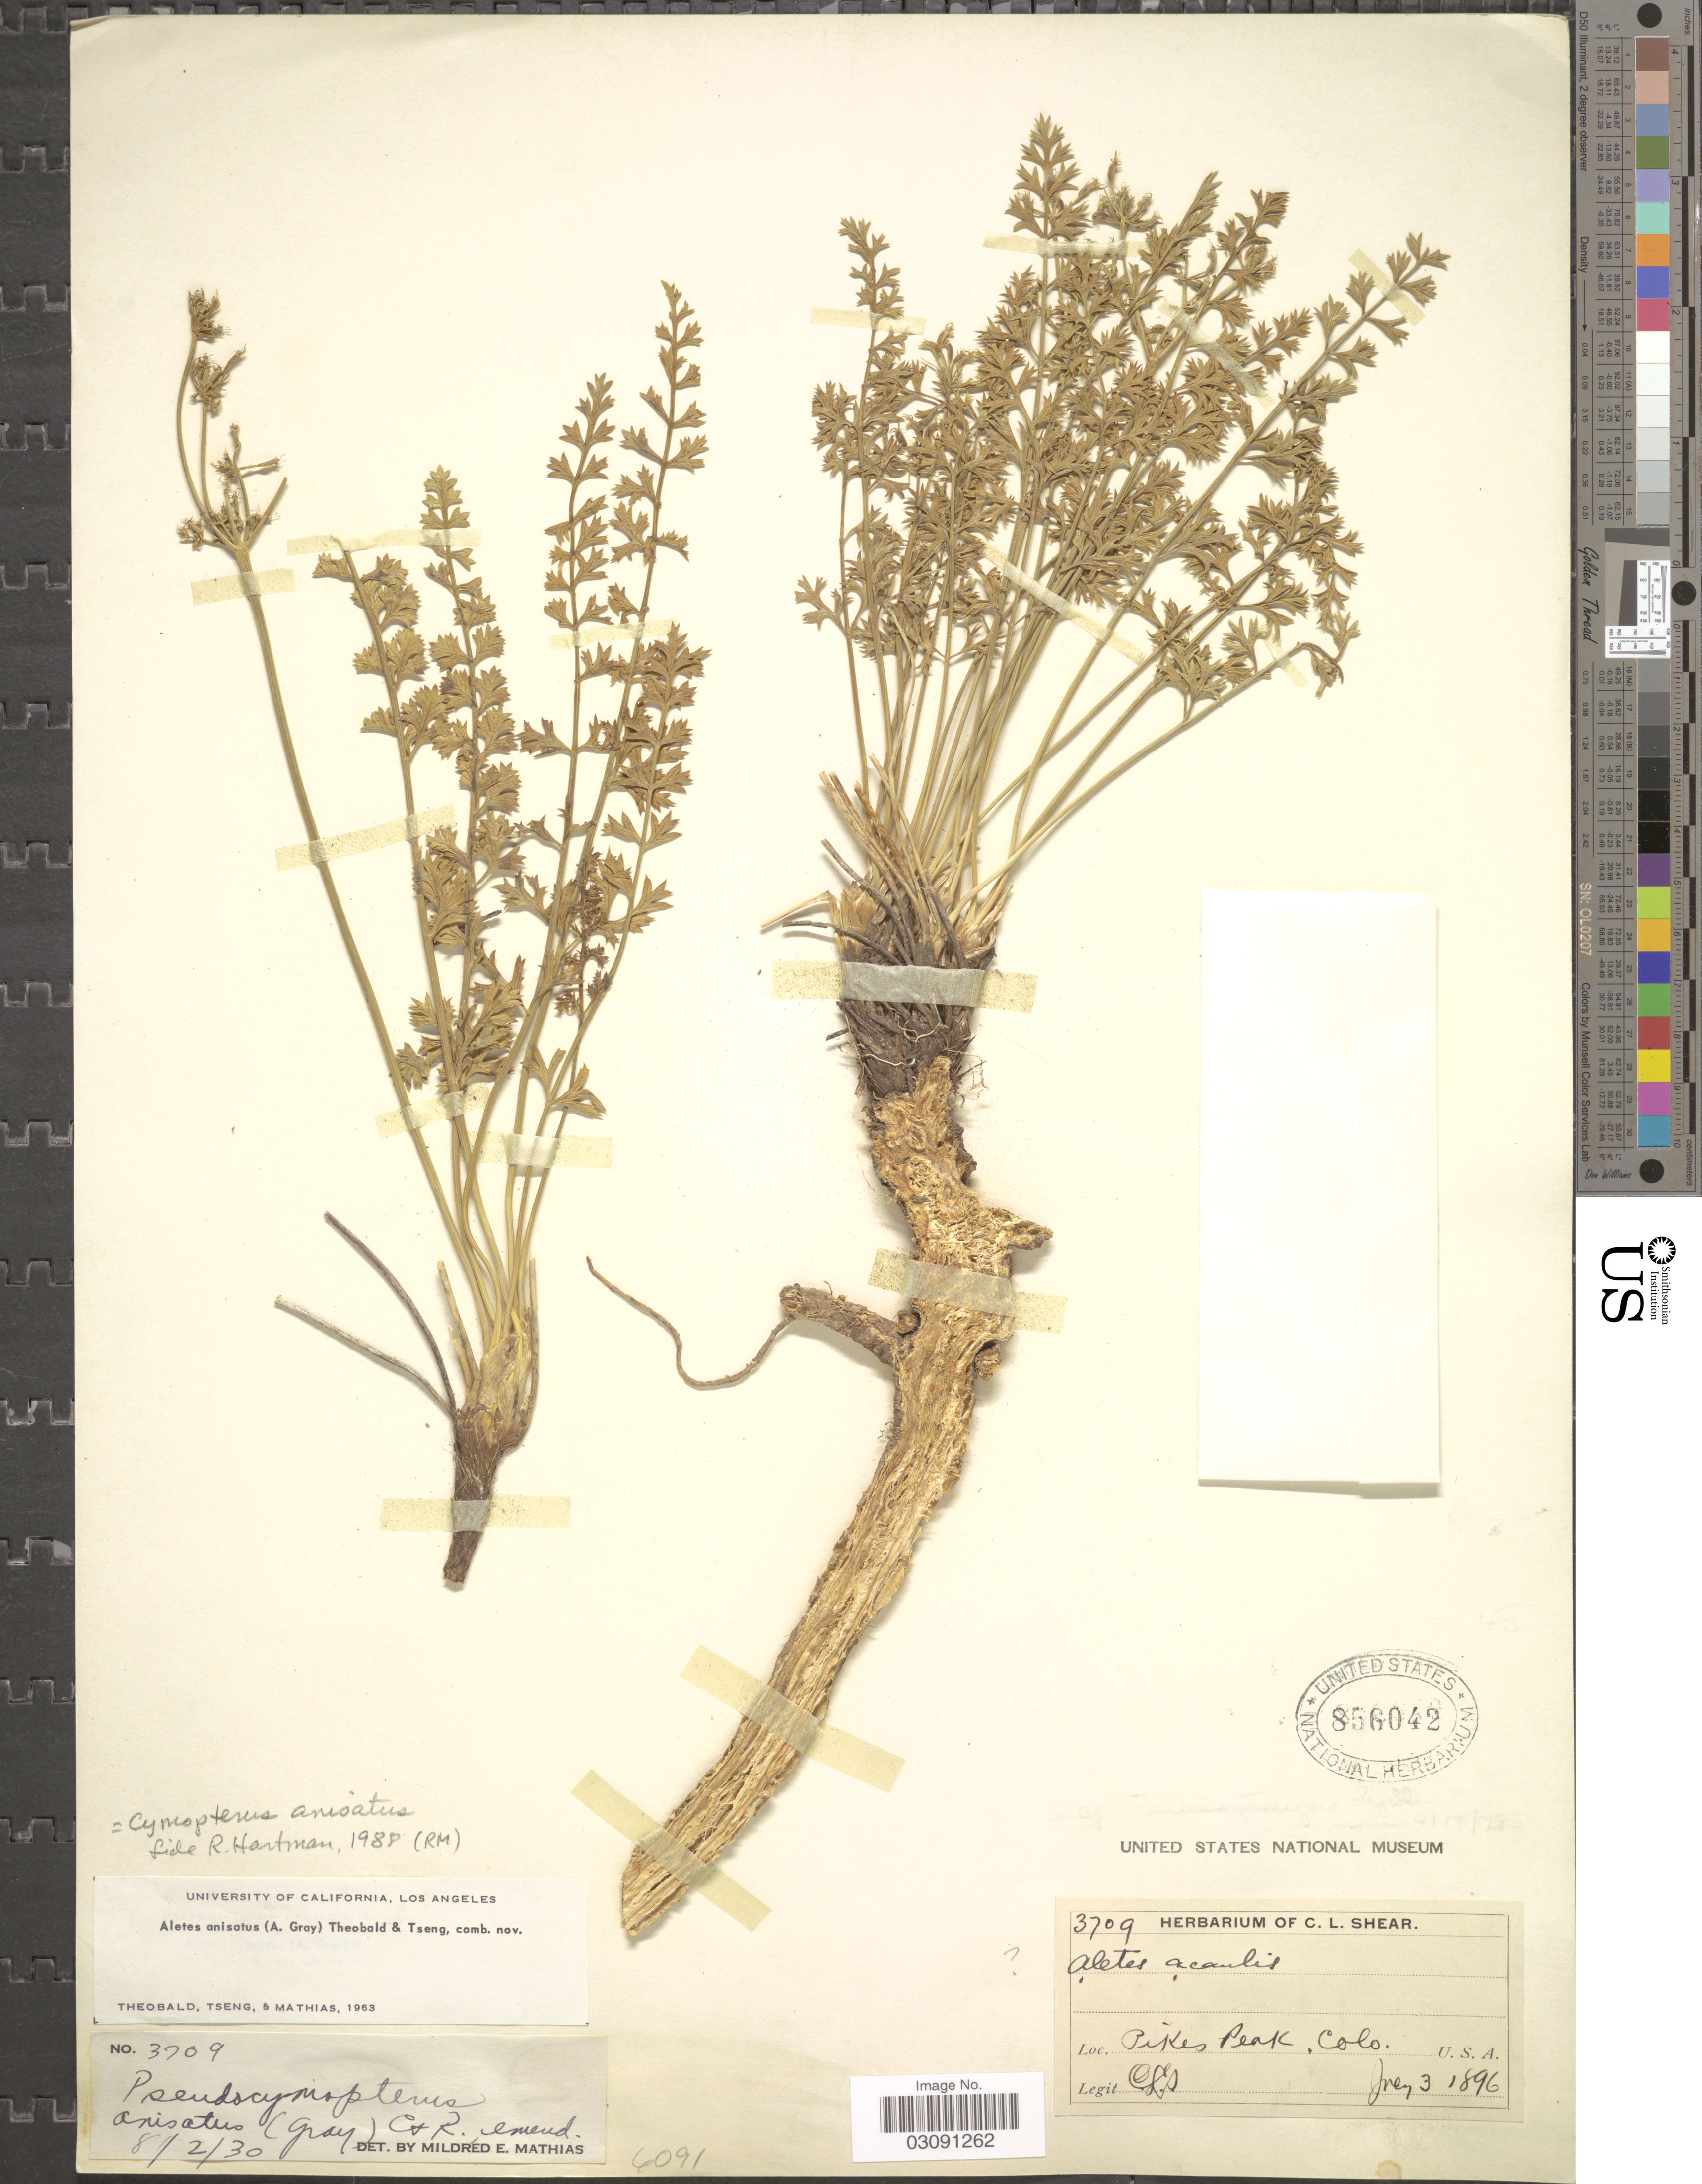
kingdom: Plantae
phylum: Tracheophyta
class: Magnoliopsida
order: Apiales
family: Apiaceae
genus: Cymopterus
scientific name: Cymopterus anisatus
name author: A. Gray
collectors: C. L. Shear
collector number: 3709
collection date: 1896-07-03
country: United States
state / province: Colorado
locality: Pikes Peak.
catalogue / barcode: US 856042